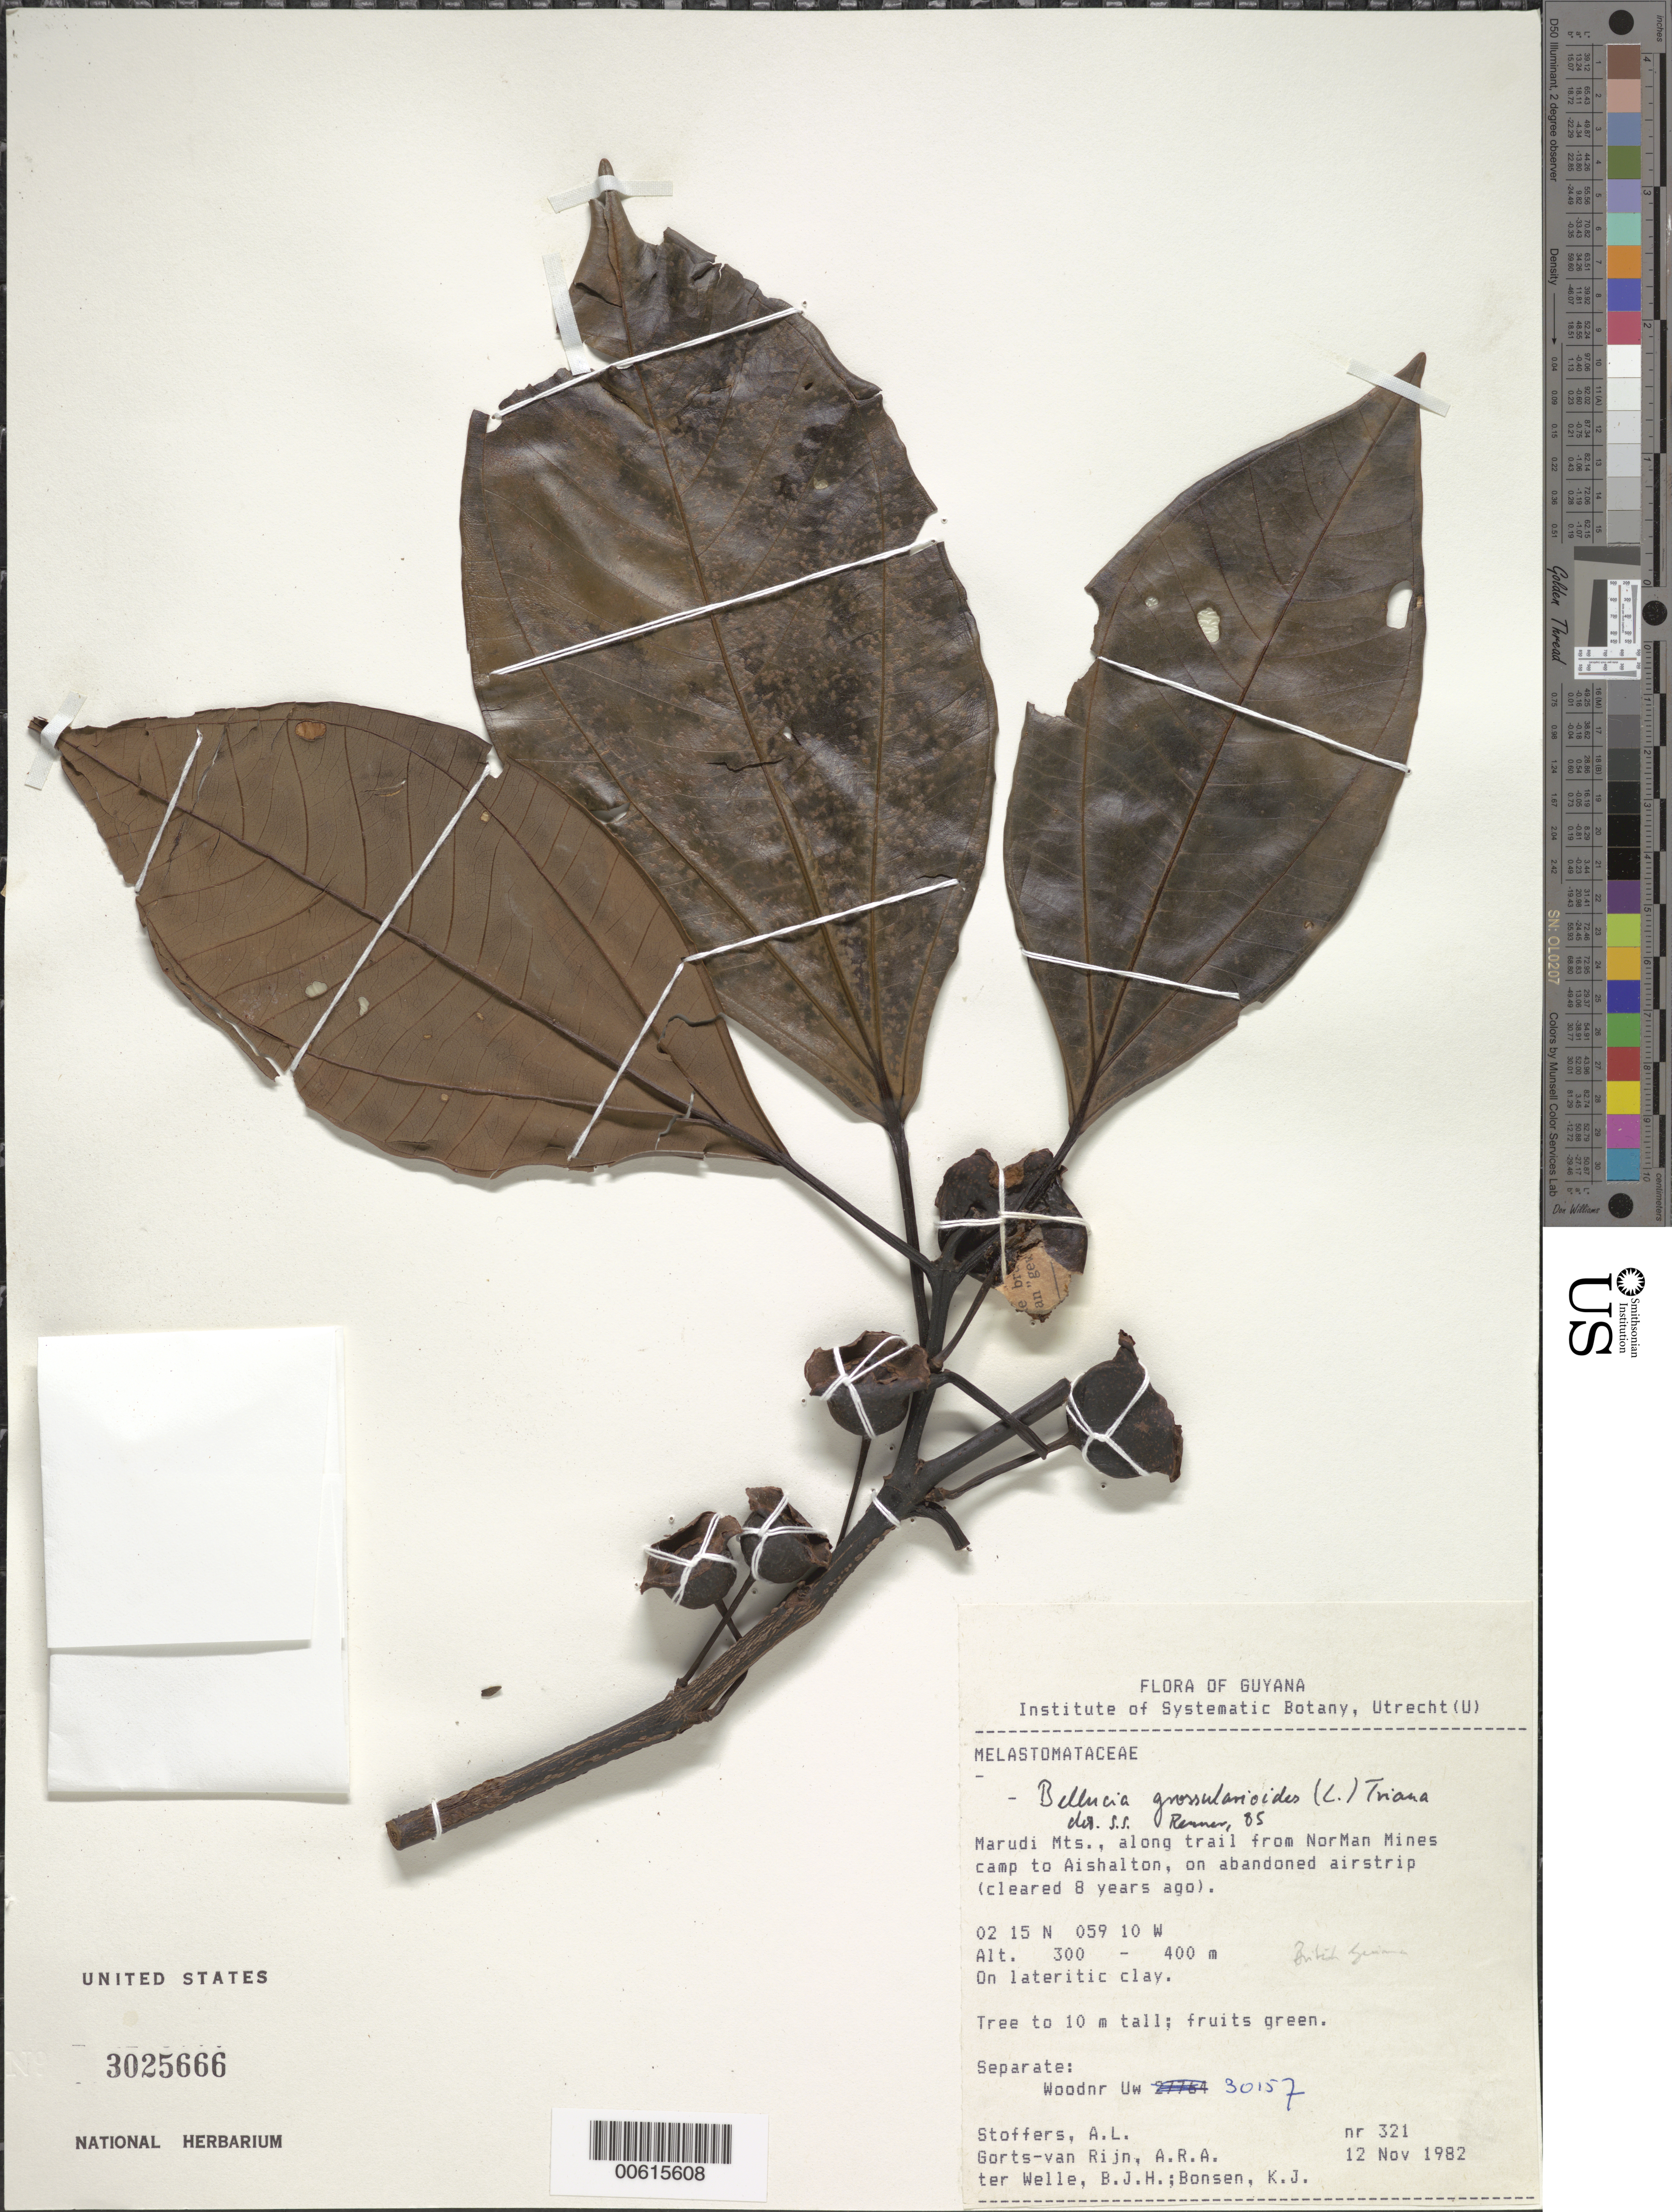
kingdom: Plantae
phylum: Tracheophyta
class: Magnoliopsida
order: Myrtales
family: Melastomataceae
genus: Bellucia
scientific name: Bellucia grossularioides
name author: (L.) Triana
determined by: Renner, S. S.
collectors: A. Stoffers, A. .R. A. Görts-van Rijn, B. Welle & K. Bonsen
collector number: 321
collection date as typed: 12-Nov-82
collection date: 1982-11-12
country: Guyana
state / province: U. Takutu-U. Essequibo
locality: Marudi Mts., along trail from NorMan Mines to Aishalton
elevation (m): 300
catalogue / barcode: US 3025666